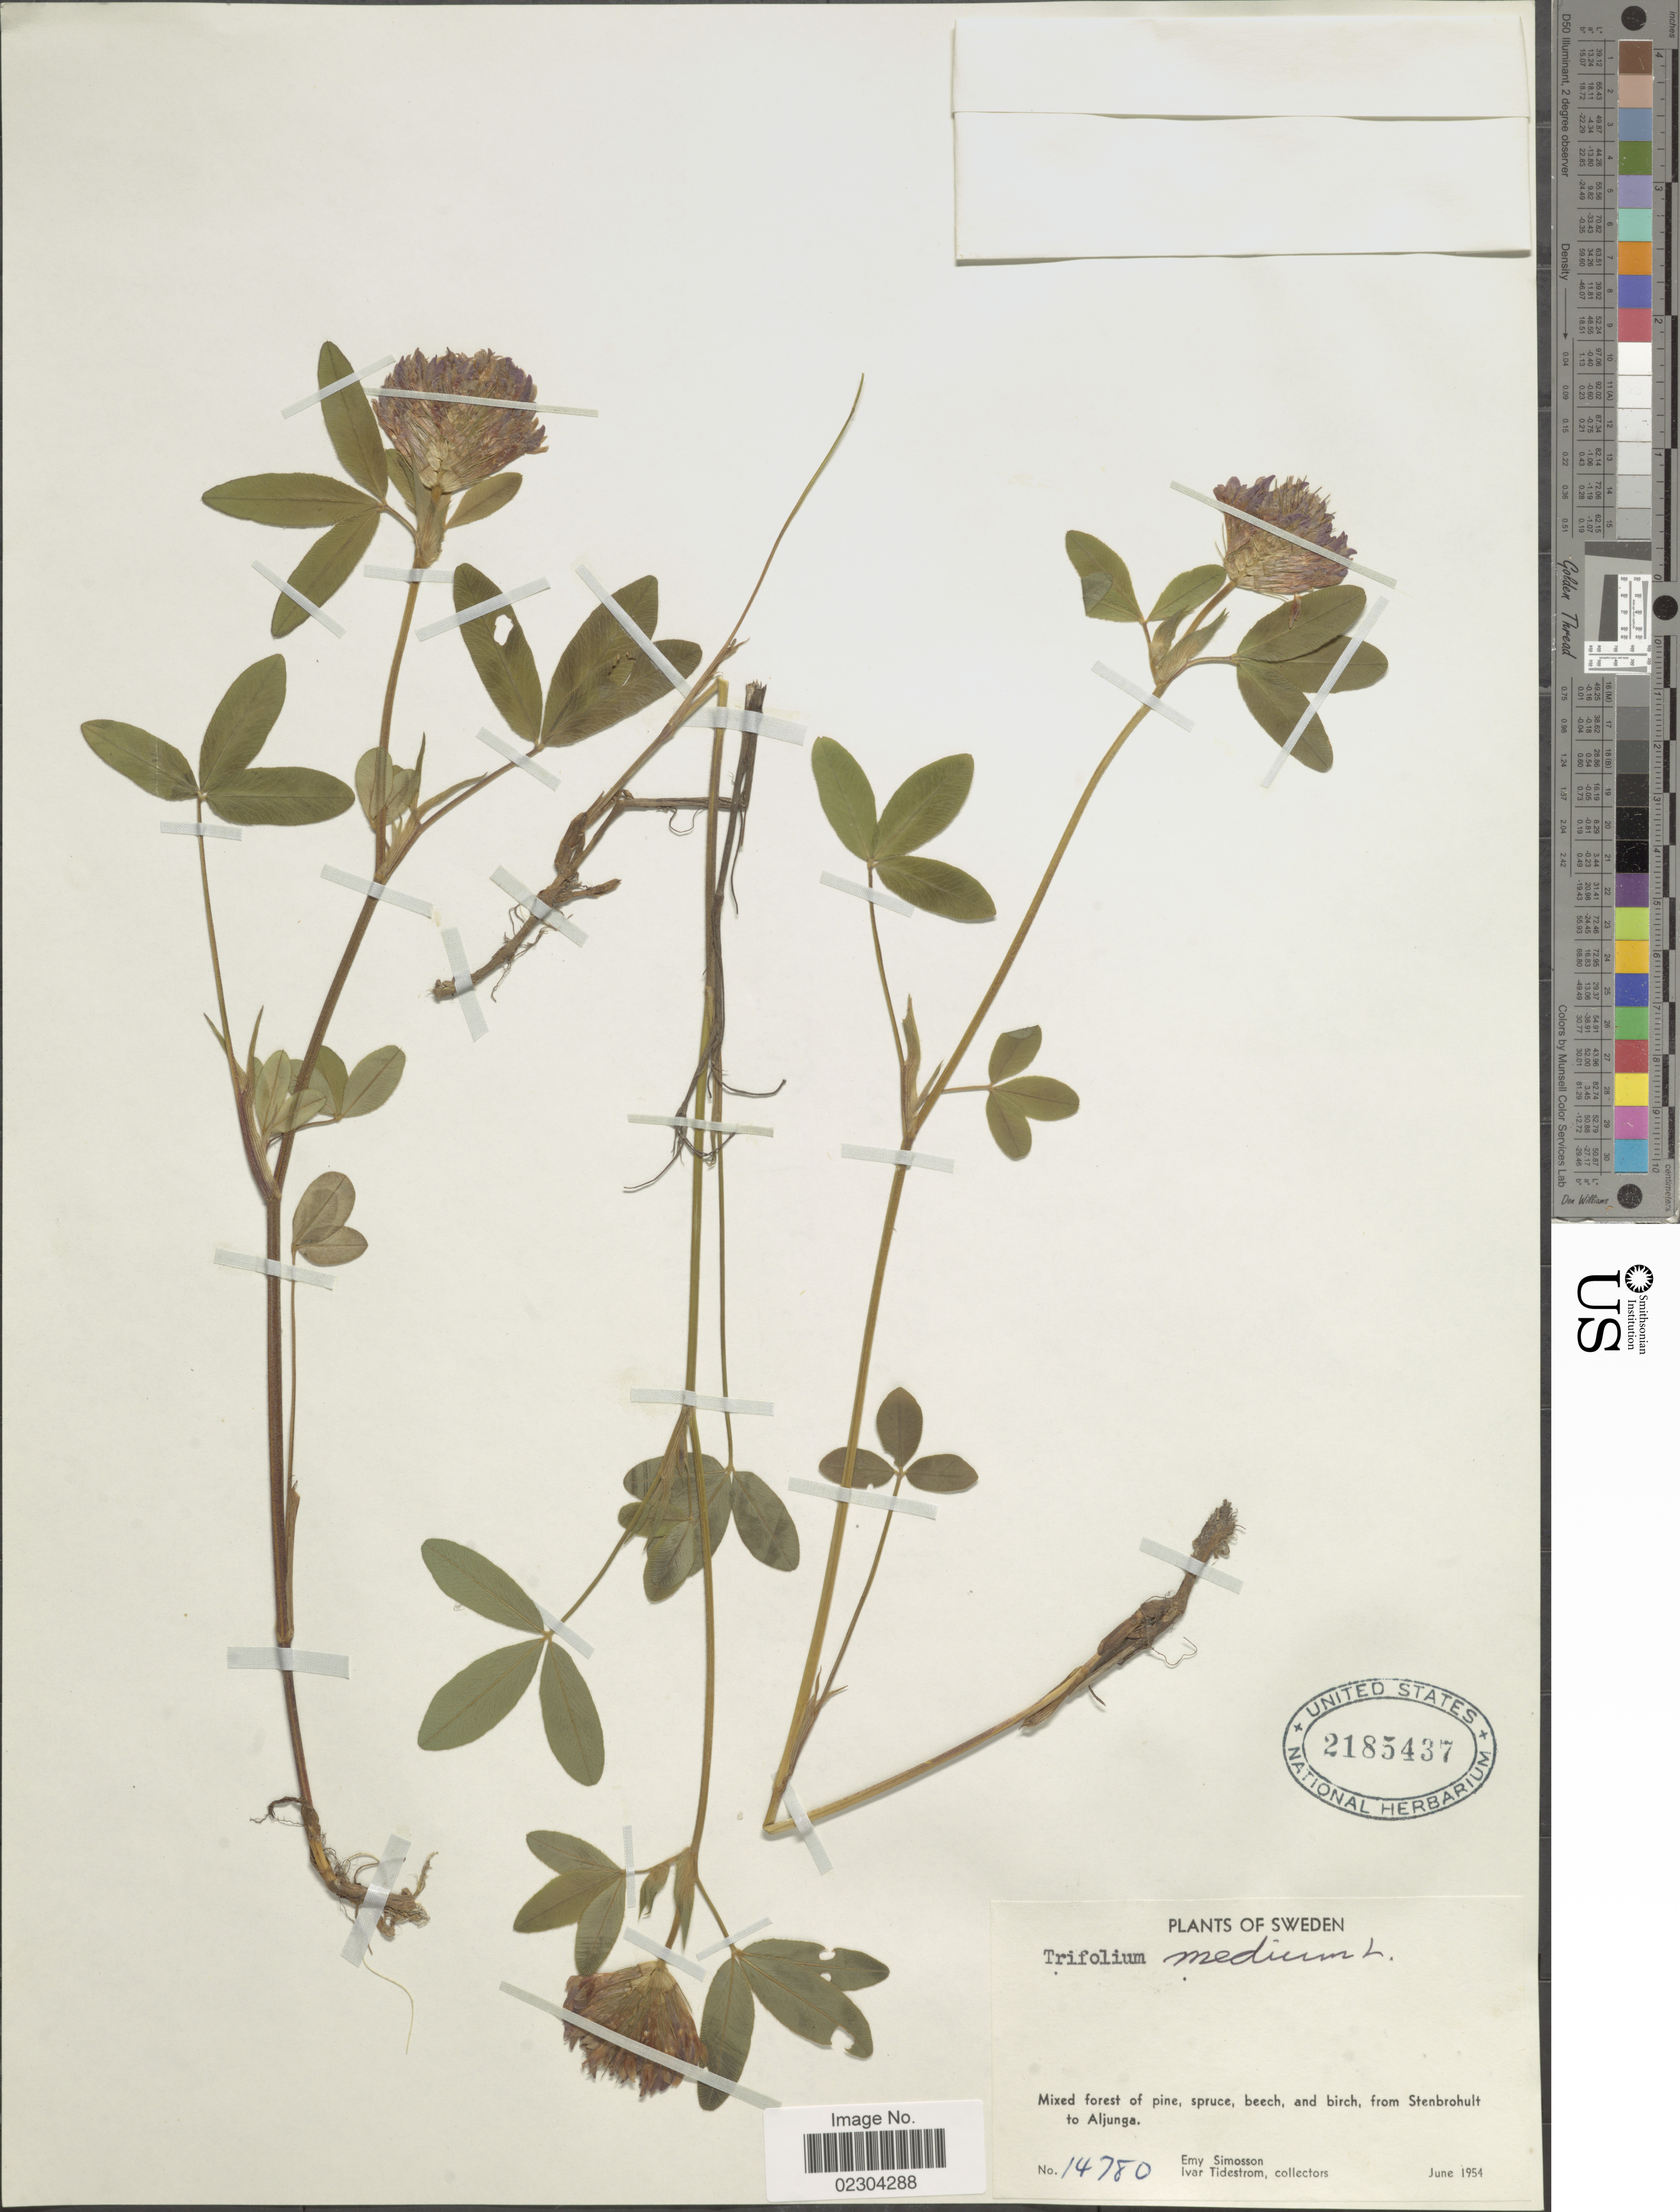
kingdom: Plantae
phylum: Tracheophyta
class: Magnoliopsida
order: Fabales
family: Fabaceae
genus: Trifolium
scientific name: Trifolium medium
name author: L.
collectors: E. Simosson & I. F. Tidestrom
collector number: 14780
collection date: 1954-06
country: Sweden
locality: From Stenbrohult to Aljunga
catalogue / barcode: US 2185437